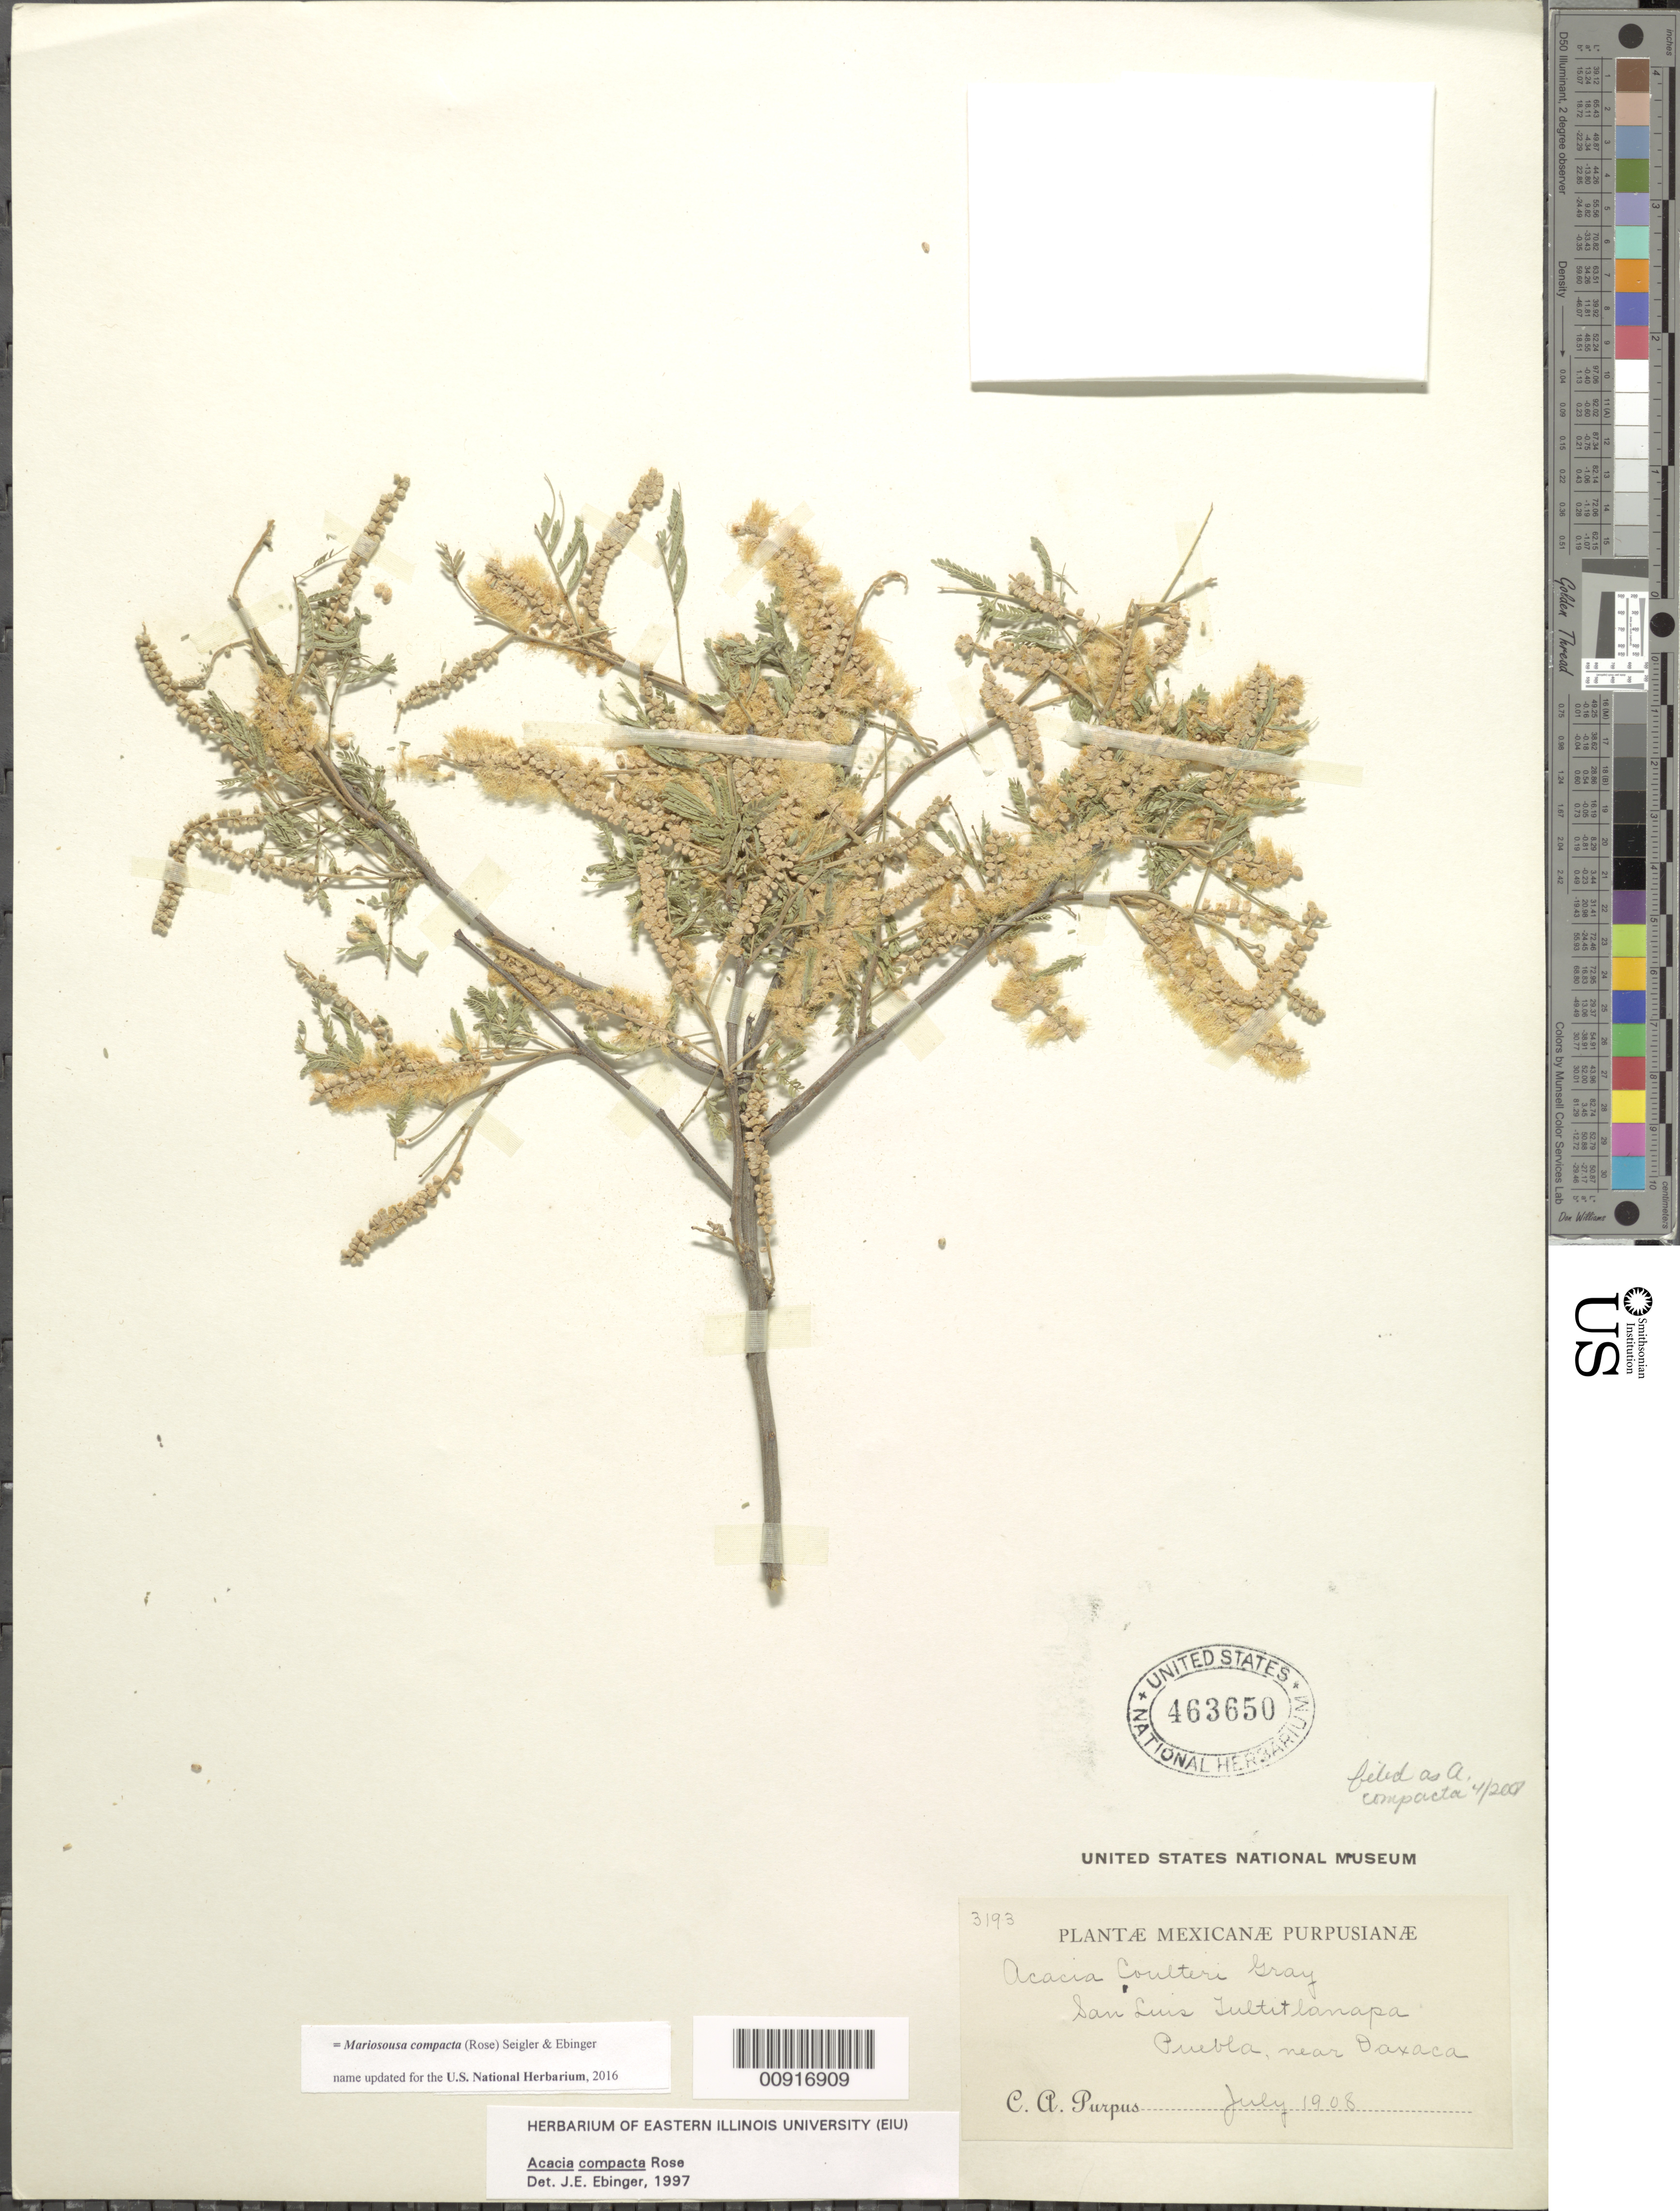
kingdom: Plantae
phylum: Tracheophyta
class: Magnoliopsida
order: Fabales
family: Fabaceae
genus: Mariosousa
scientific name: Mariosousa compacta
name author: (Rose) Seigler & Ebinger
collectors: C. A. Purpus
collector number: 3193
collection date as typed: Jul 1908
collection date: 1908-07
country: Mexico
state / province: Puebla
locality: San Luis Tultitlanapa, Puebla, near Oaxaca.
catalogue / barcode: US 463650